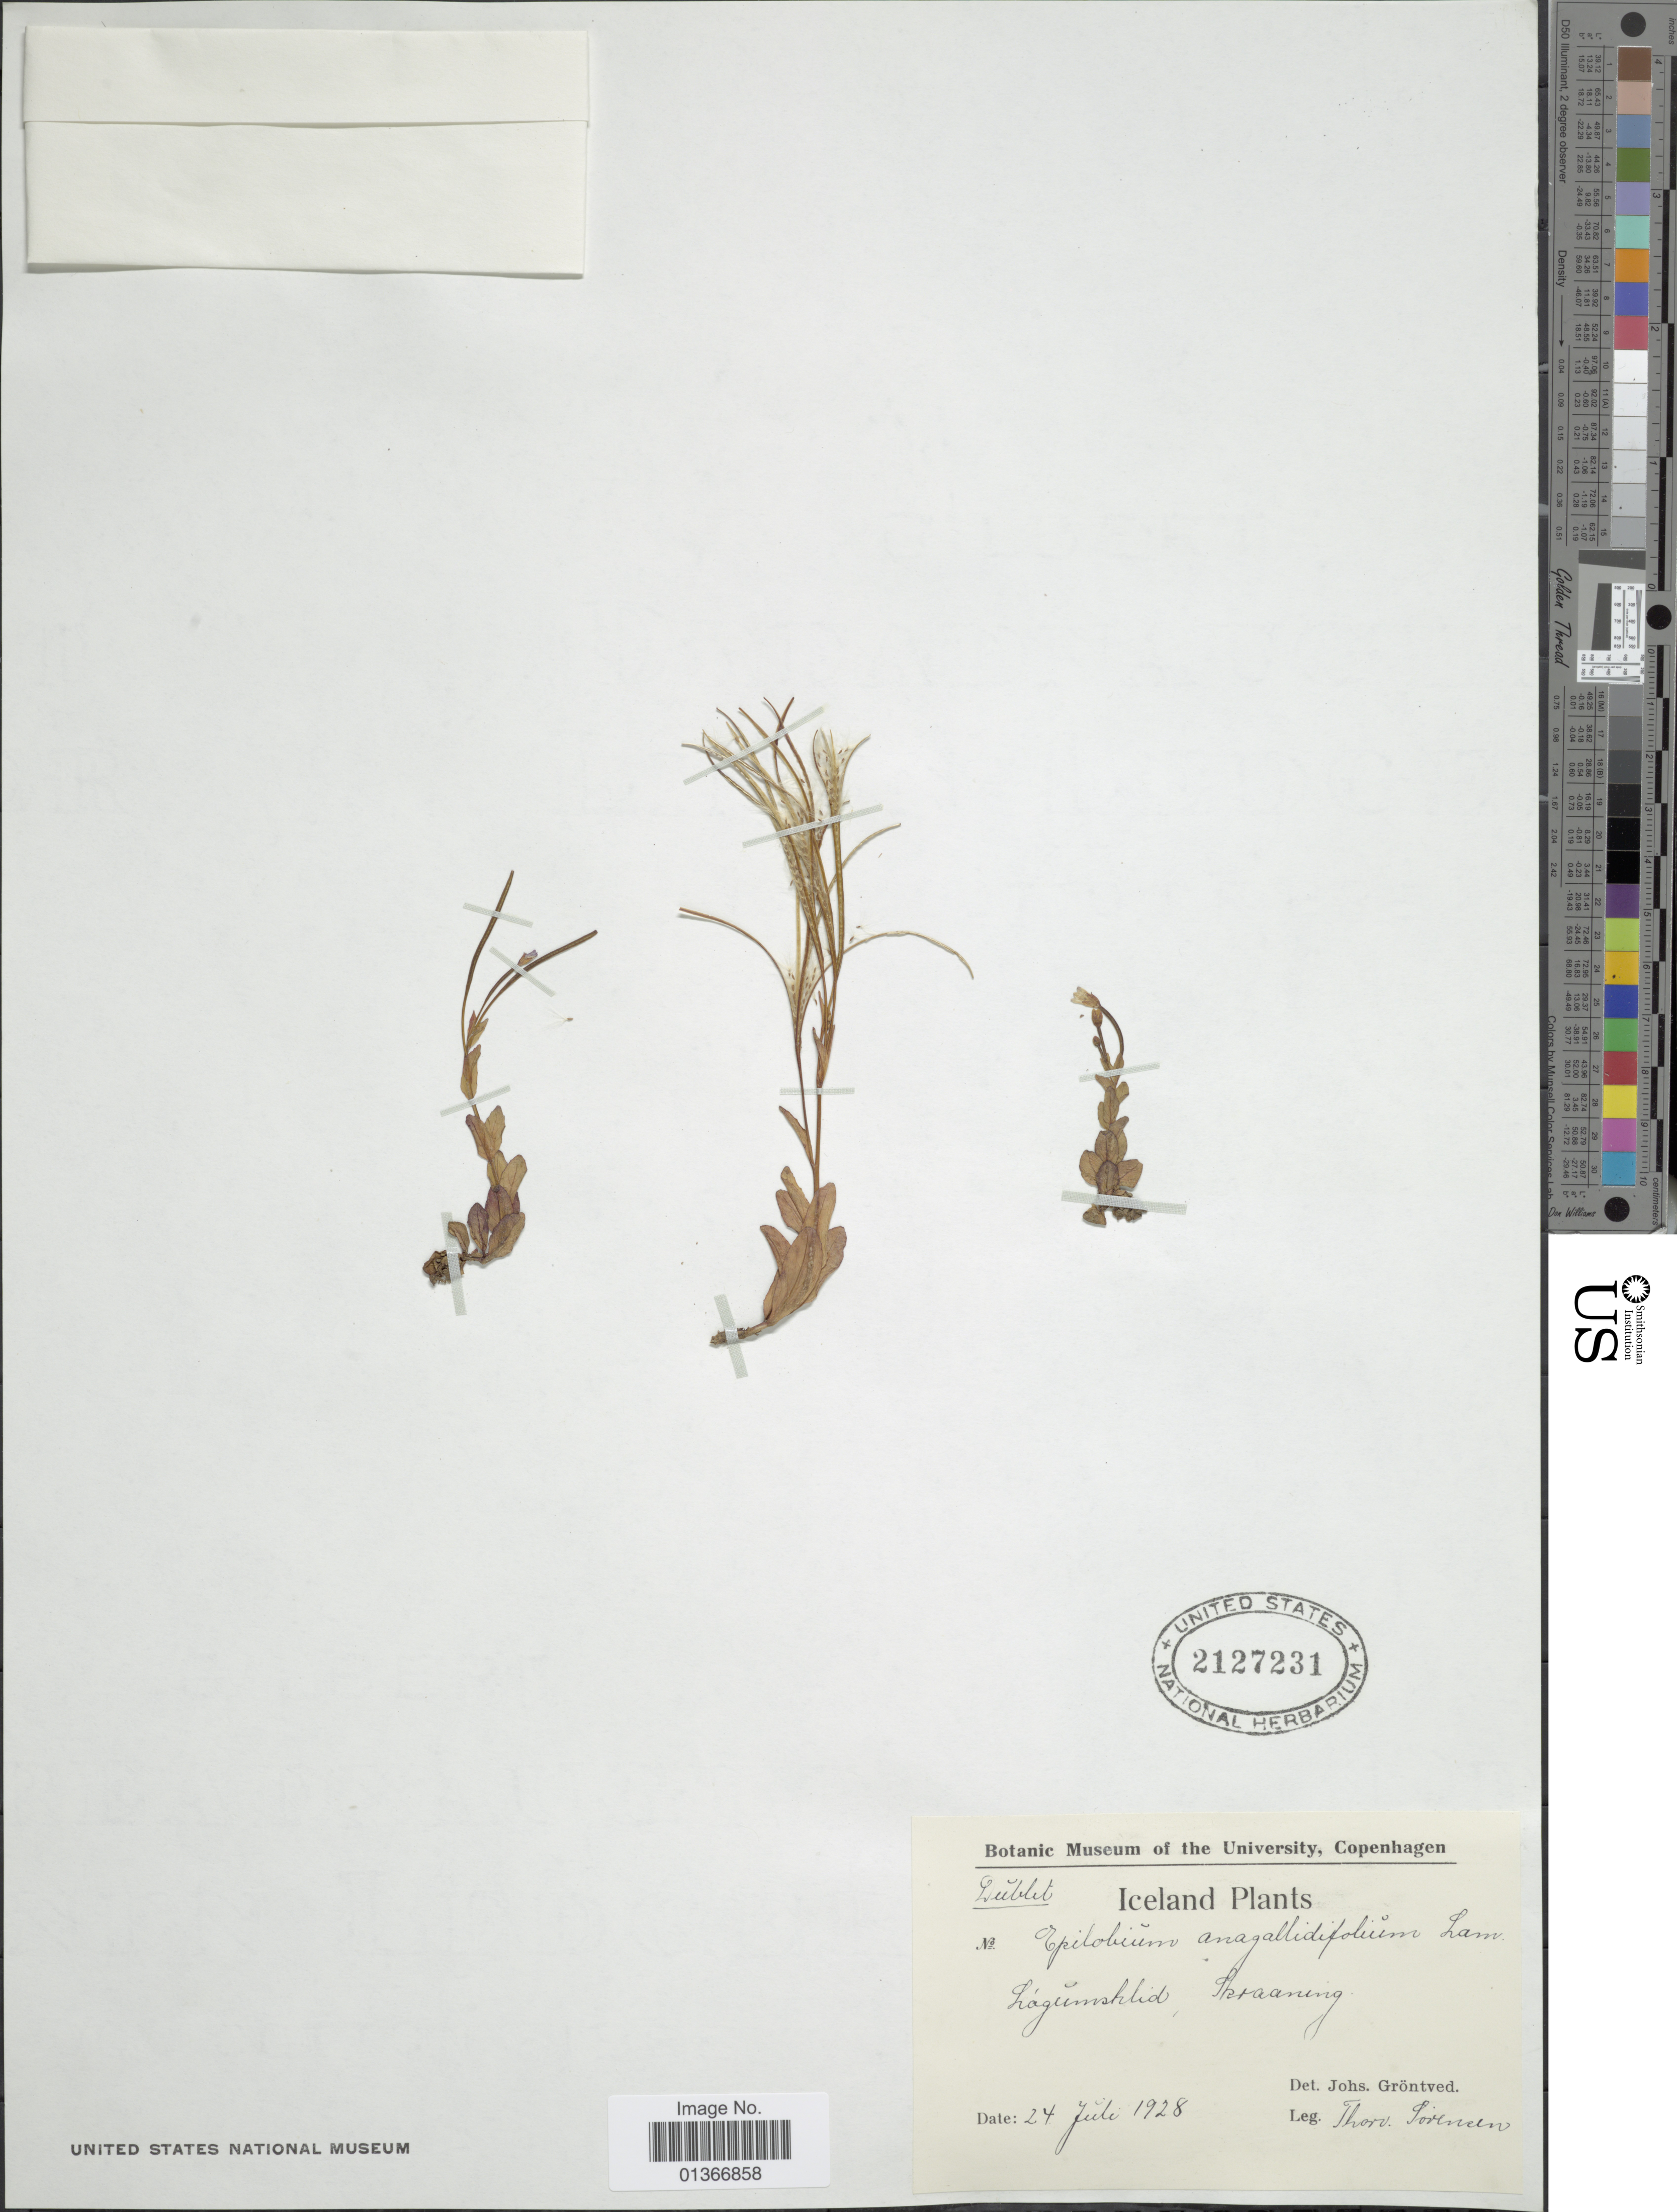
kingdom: Plantae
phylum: Tracheophyta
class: Magnoliopsida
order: Myrtales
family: Onagraceae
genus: Epilobium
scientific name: Epilobium anagallidifolium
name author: Lam.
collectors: T. Sorensen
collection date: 1928-07-24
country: Iceland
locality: Lágumstilid [interpreted], Skraaning.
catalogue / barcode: US 2127231